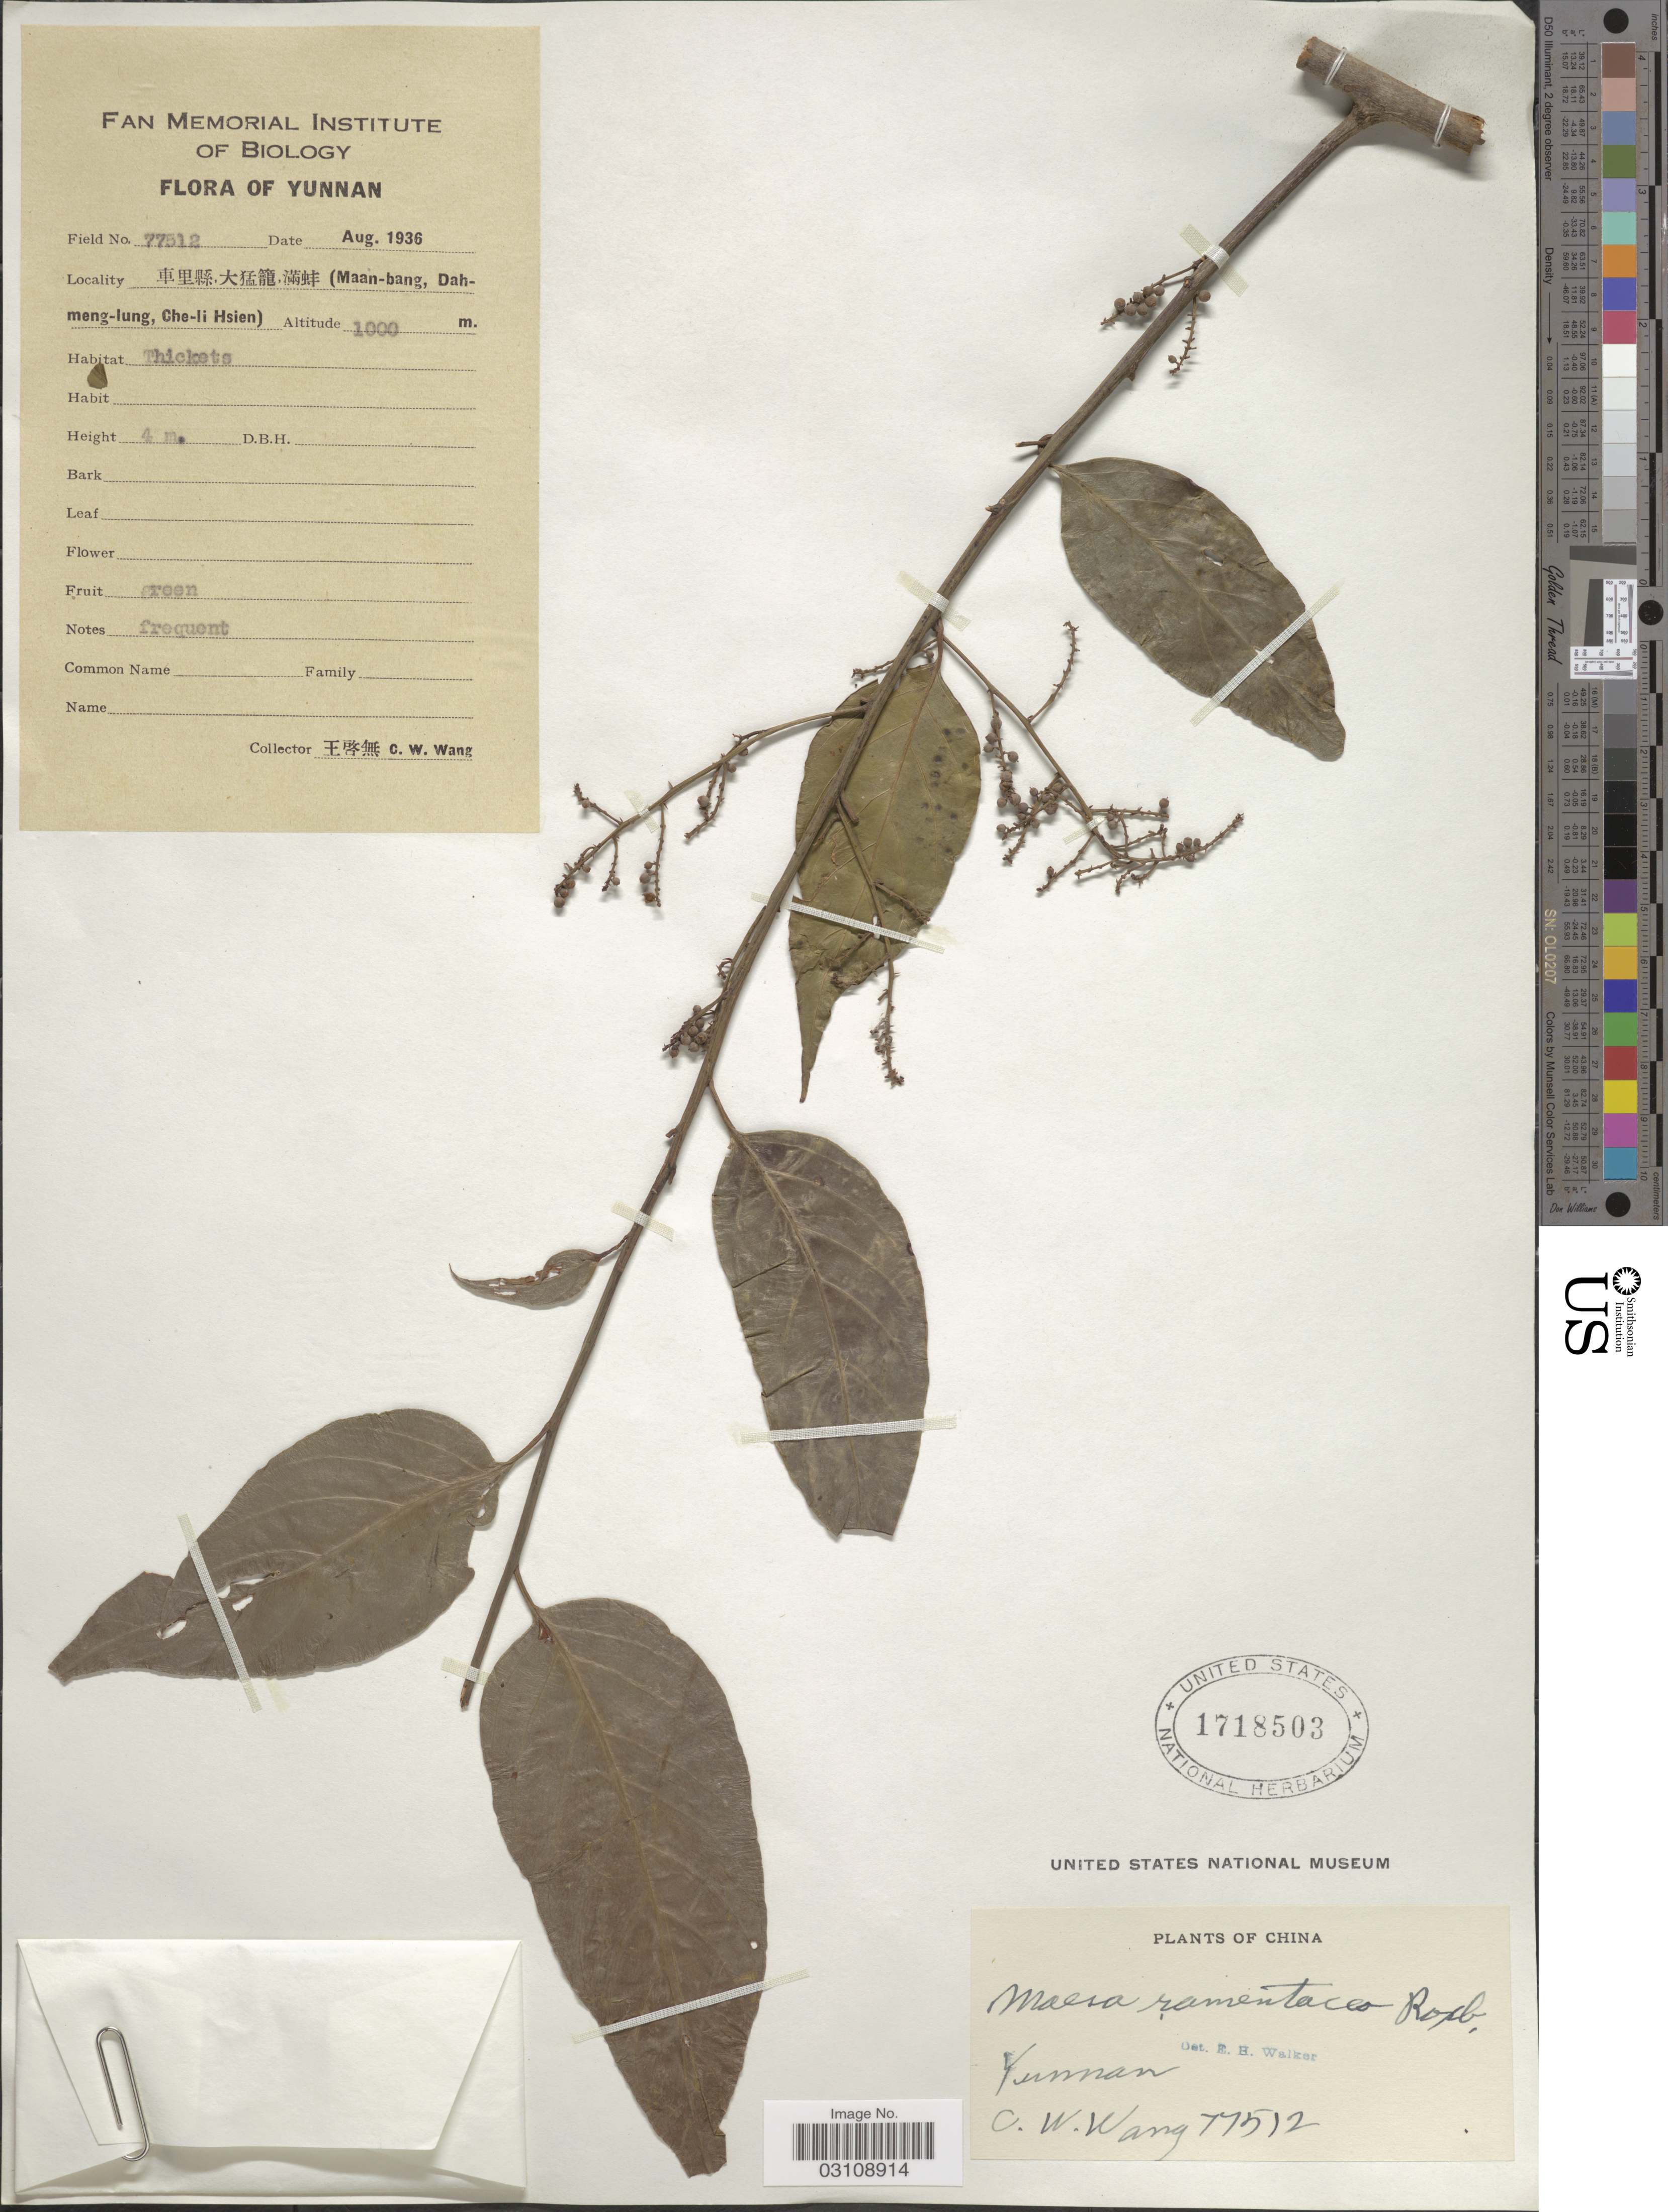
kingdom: Plantae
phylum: Tracheophyta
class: Magnoliopsida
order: Ericales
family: Primulaceae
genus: Maesa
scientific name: Maesa ramentacea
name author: (Roxb.) A. DC.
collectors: C. W. Wang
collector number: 77512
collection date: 1936-08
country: China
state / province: Yunnan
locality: (Maan-bang, Dah-meng-lung, Che-li Hsien).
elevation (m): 1000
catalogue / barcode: US 1718503